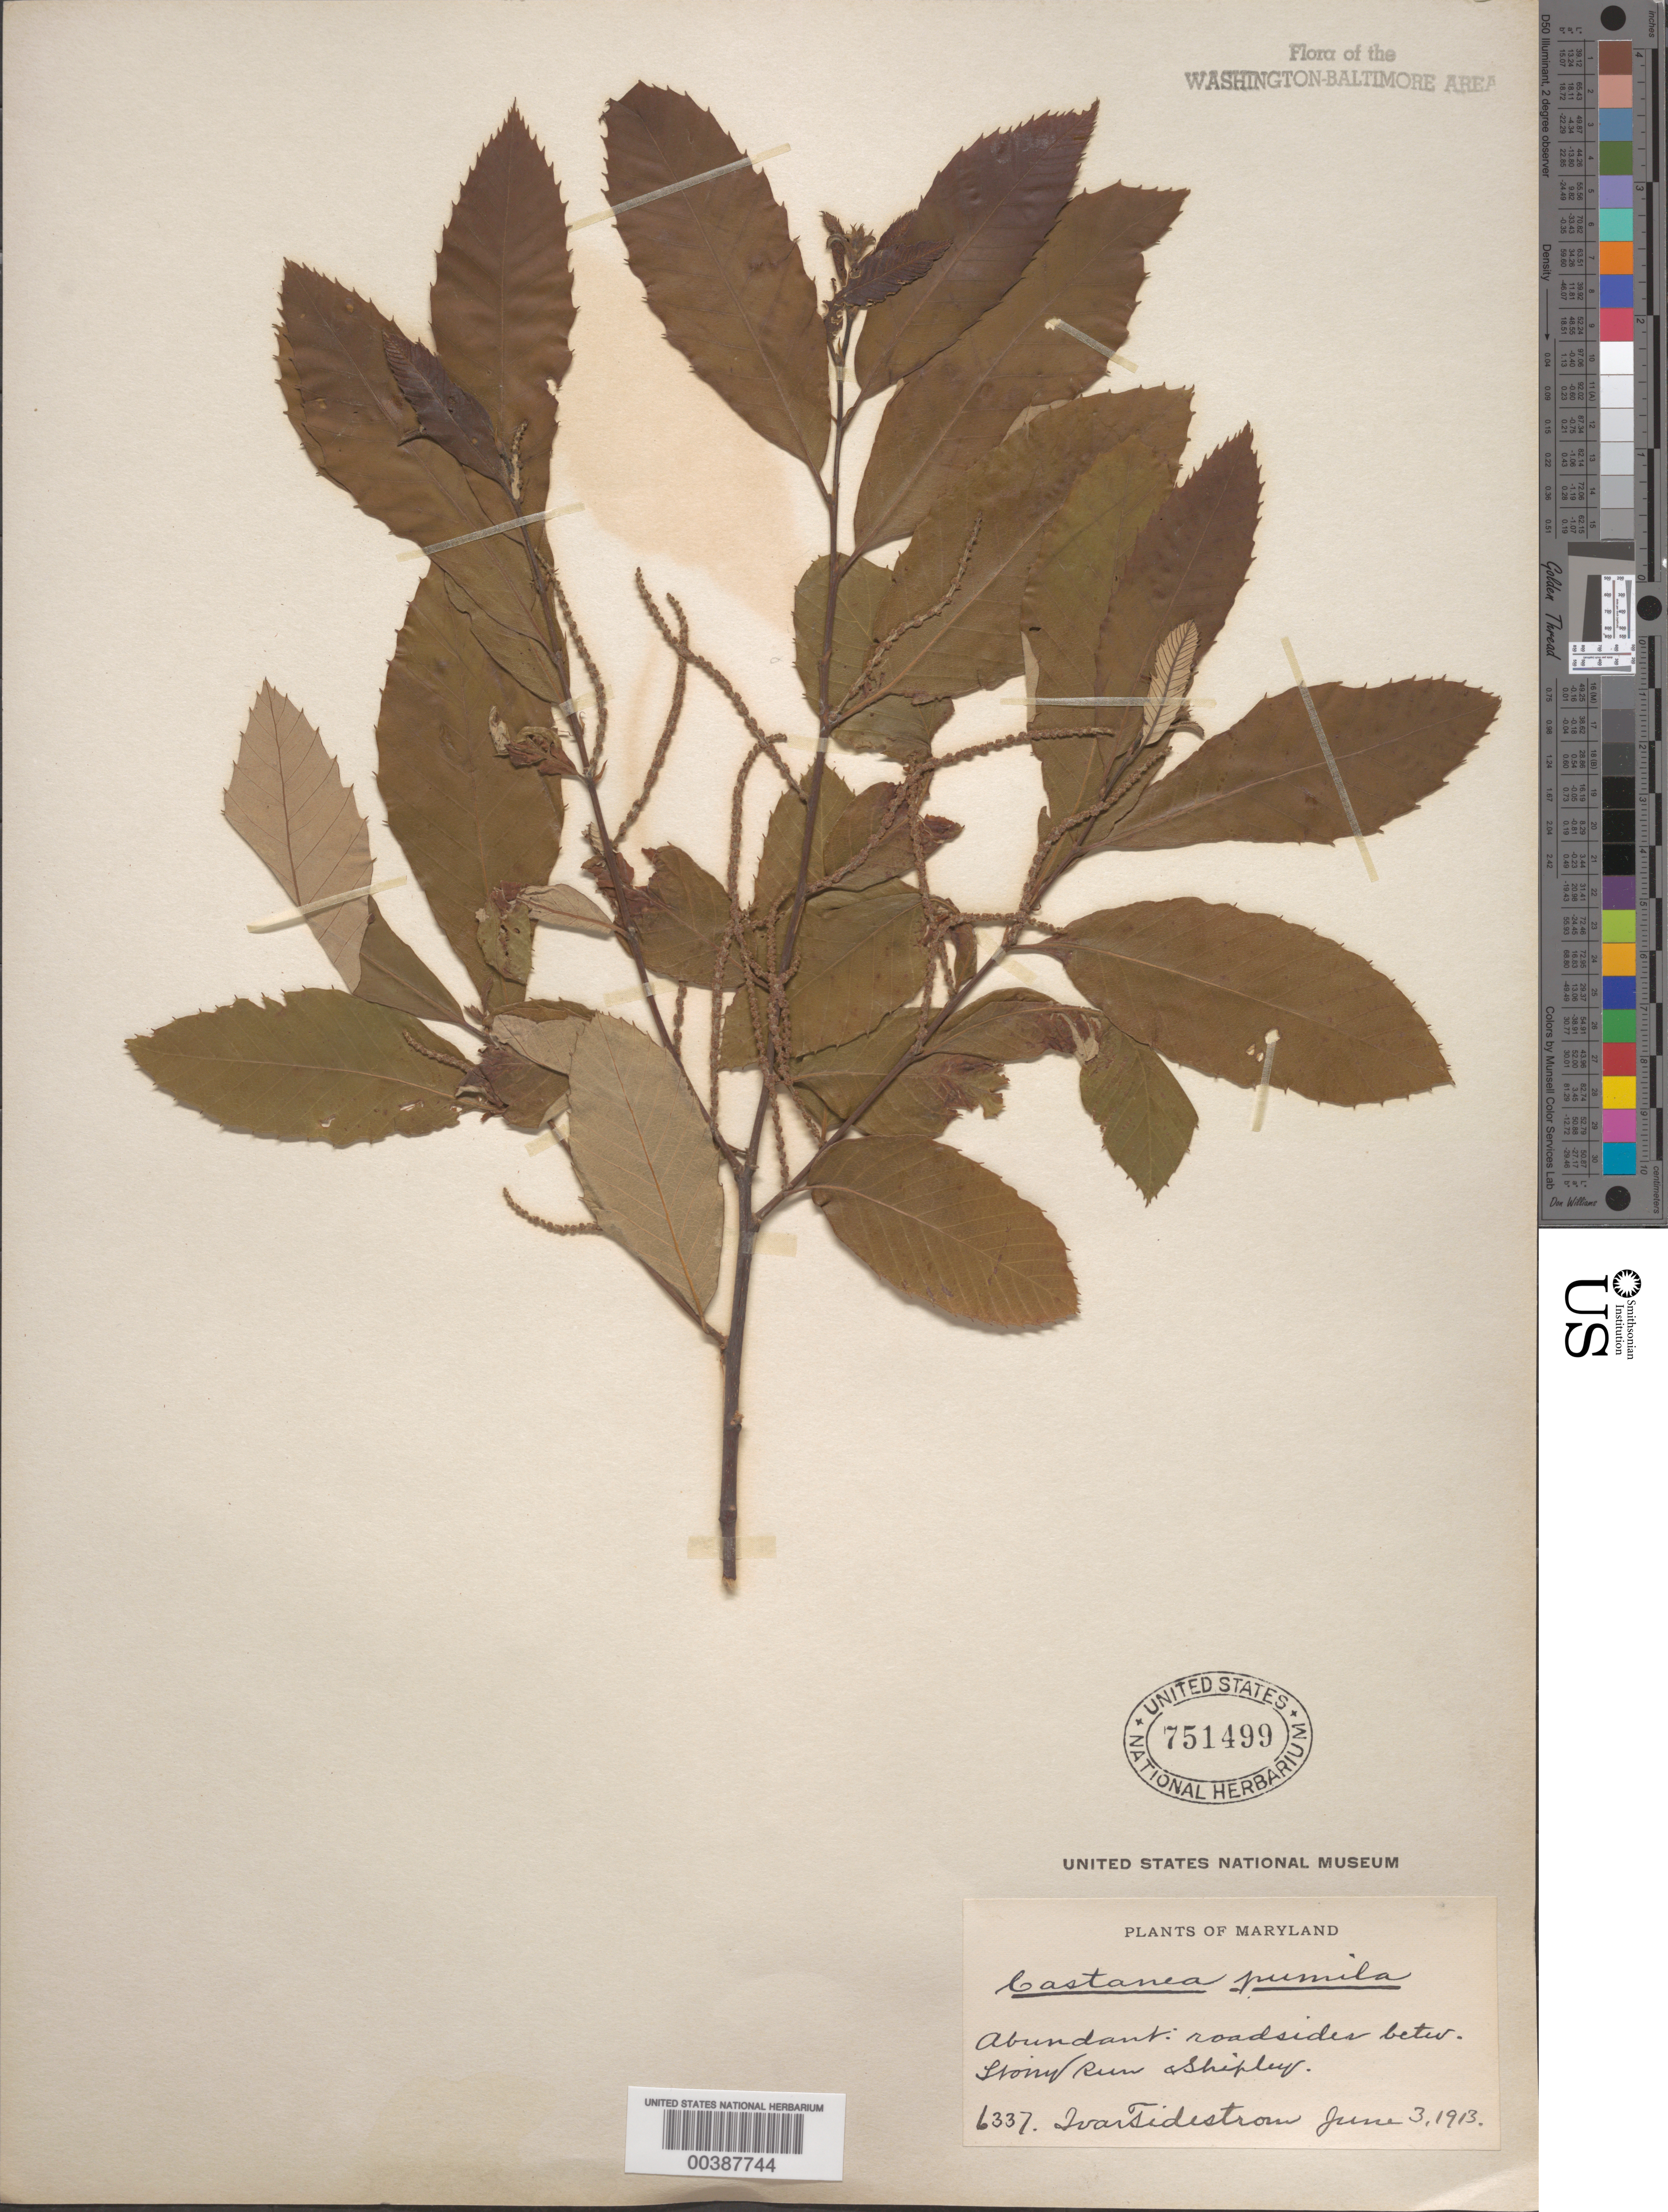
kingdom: Plantae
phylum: Tracheophyta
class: Magnoliopsida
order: Fagales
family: Fagaceae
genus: Castanea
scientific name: Castanea pumila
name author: (L.) Mill.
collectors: I. F. Tidestrom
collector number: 6337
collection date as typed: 03 Jun 1913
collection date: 1913-06-03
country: United States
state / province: Maryland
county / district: Anne Arundel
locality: Between Stony Run and Shipley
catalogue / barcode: US 751499